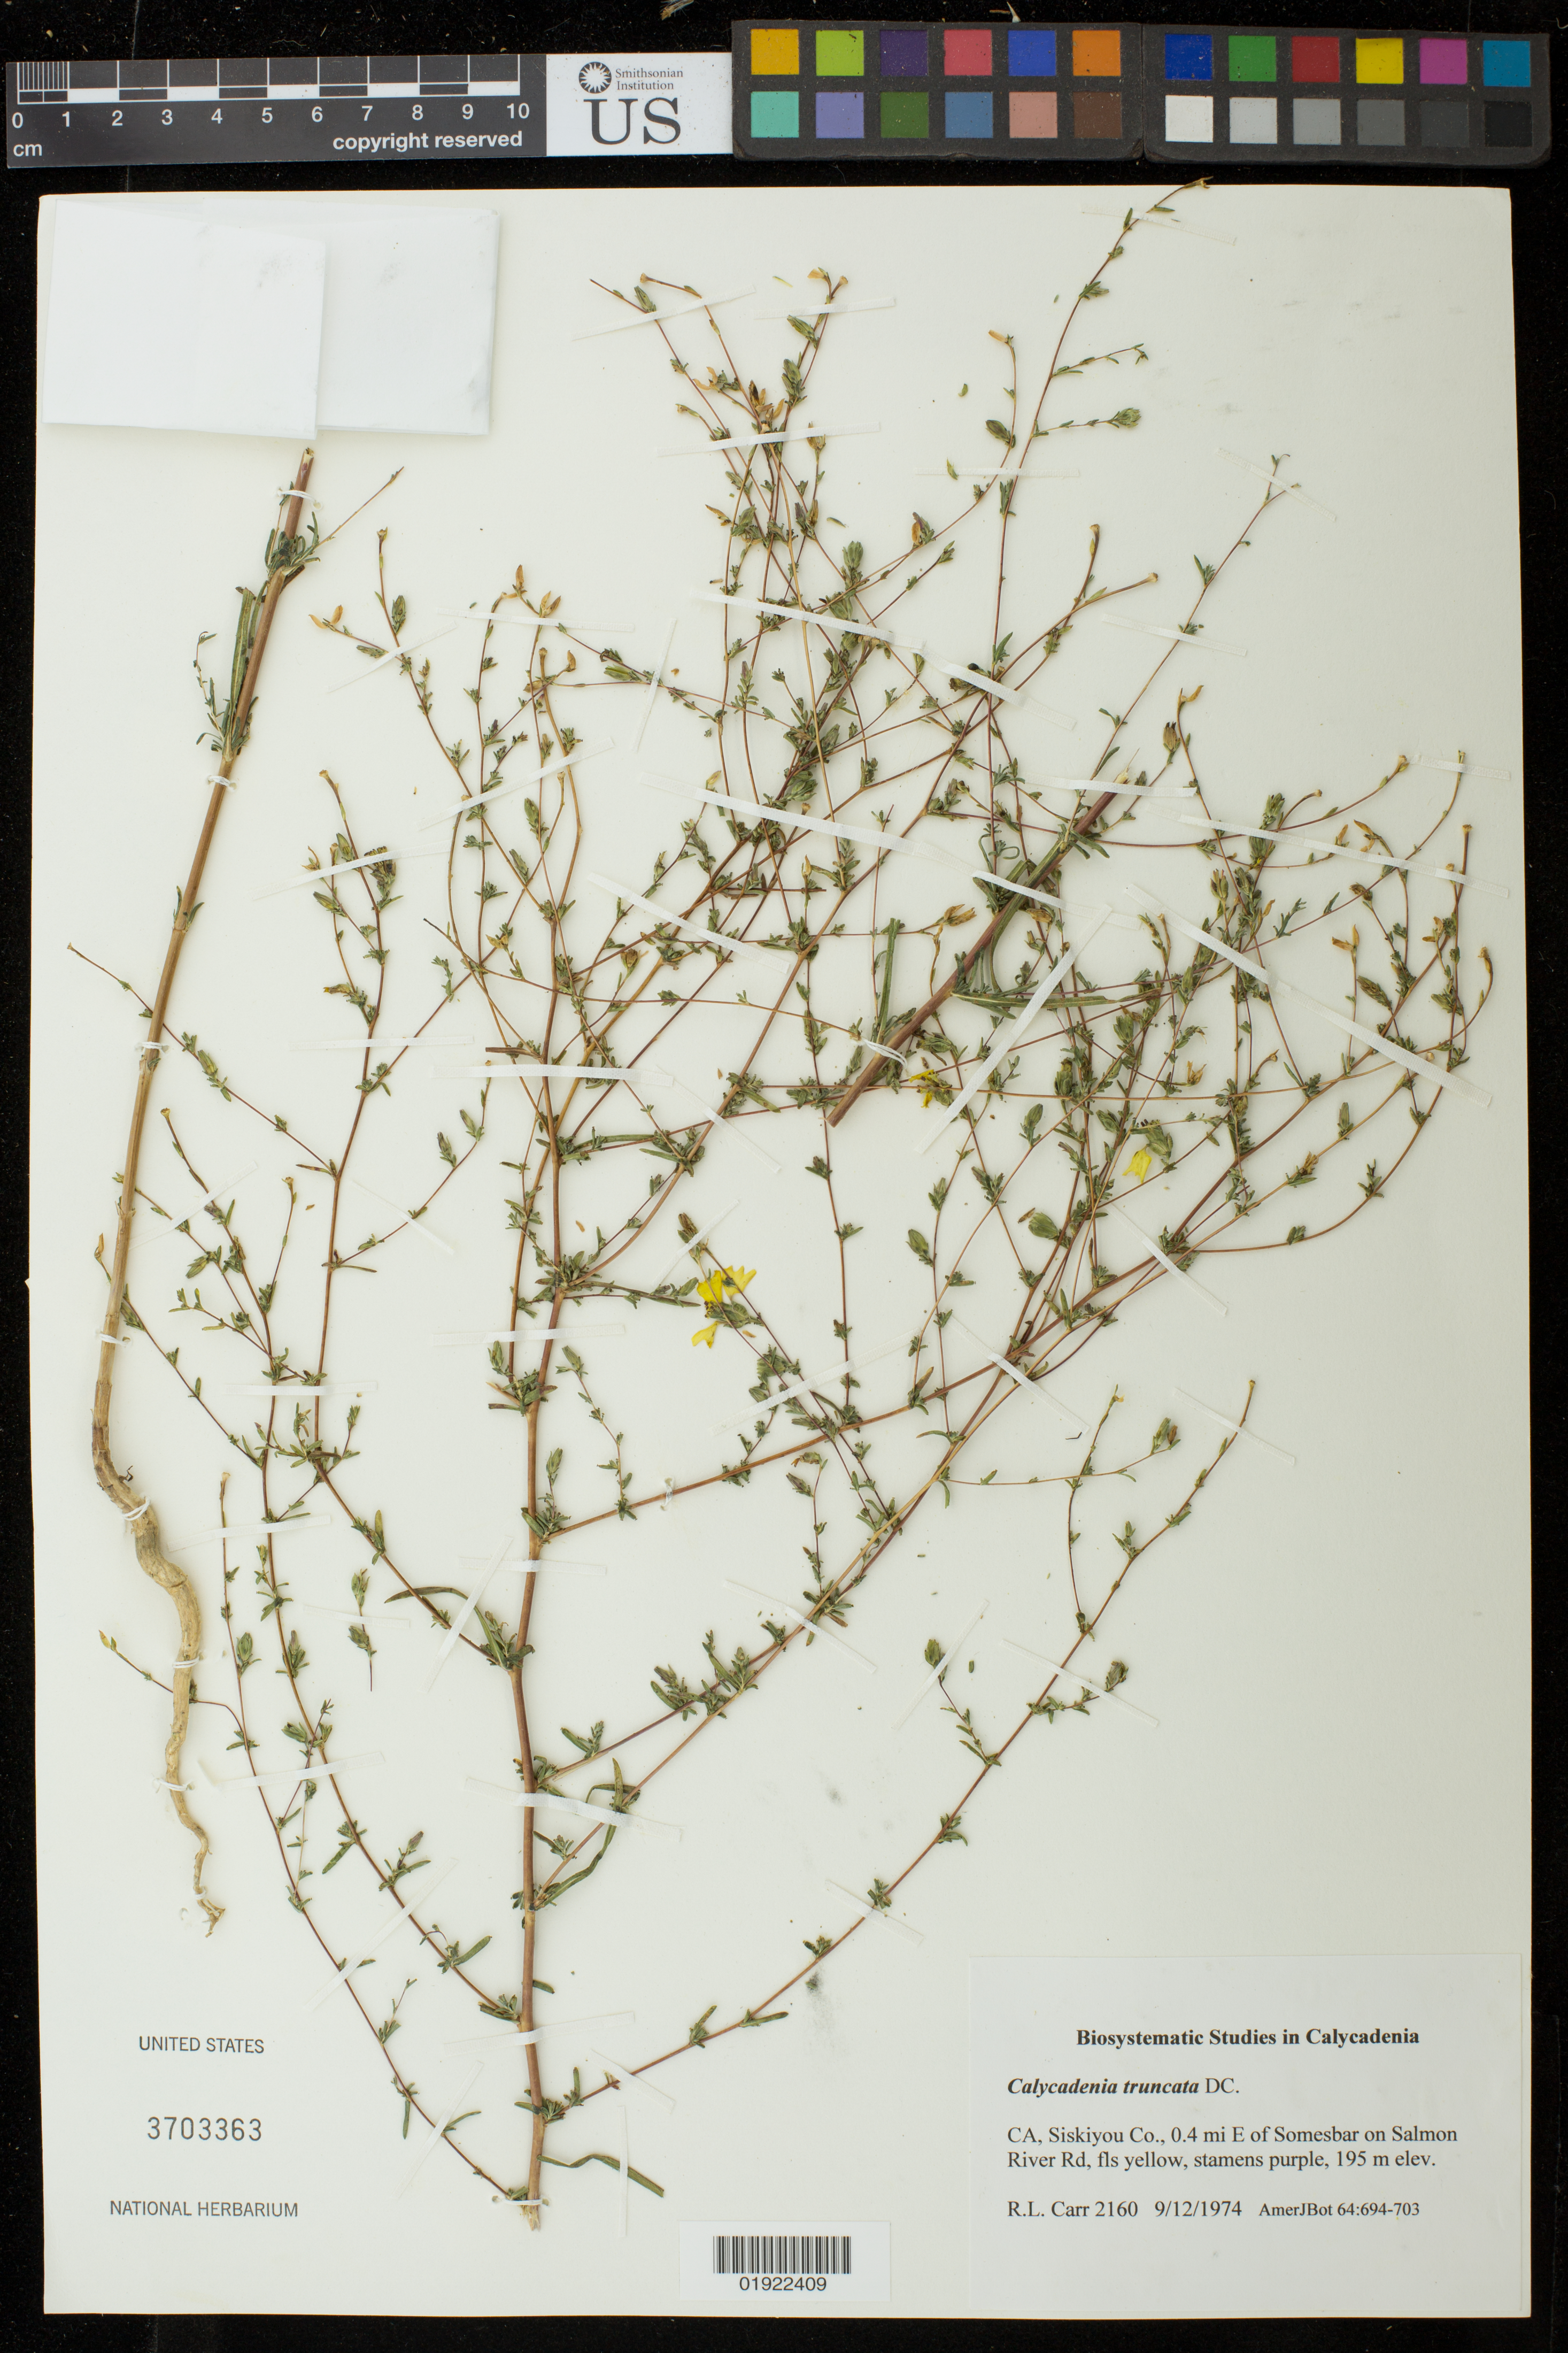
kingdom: Plantae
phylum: Tracheophyta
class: Magnoliopsida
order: Asterales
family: Asteraceae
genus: Calycadenia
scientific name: Calycadenia truncata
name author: DC.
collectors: R. Carr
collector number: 2160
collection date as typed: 9/12/1974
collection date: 1974-09-12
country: United States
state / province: California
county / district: Siskiyou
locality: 0.4 mi E of Somesbar on Salmon River Rd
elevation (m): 195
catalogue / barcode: US 3703363